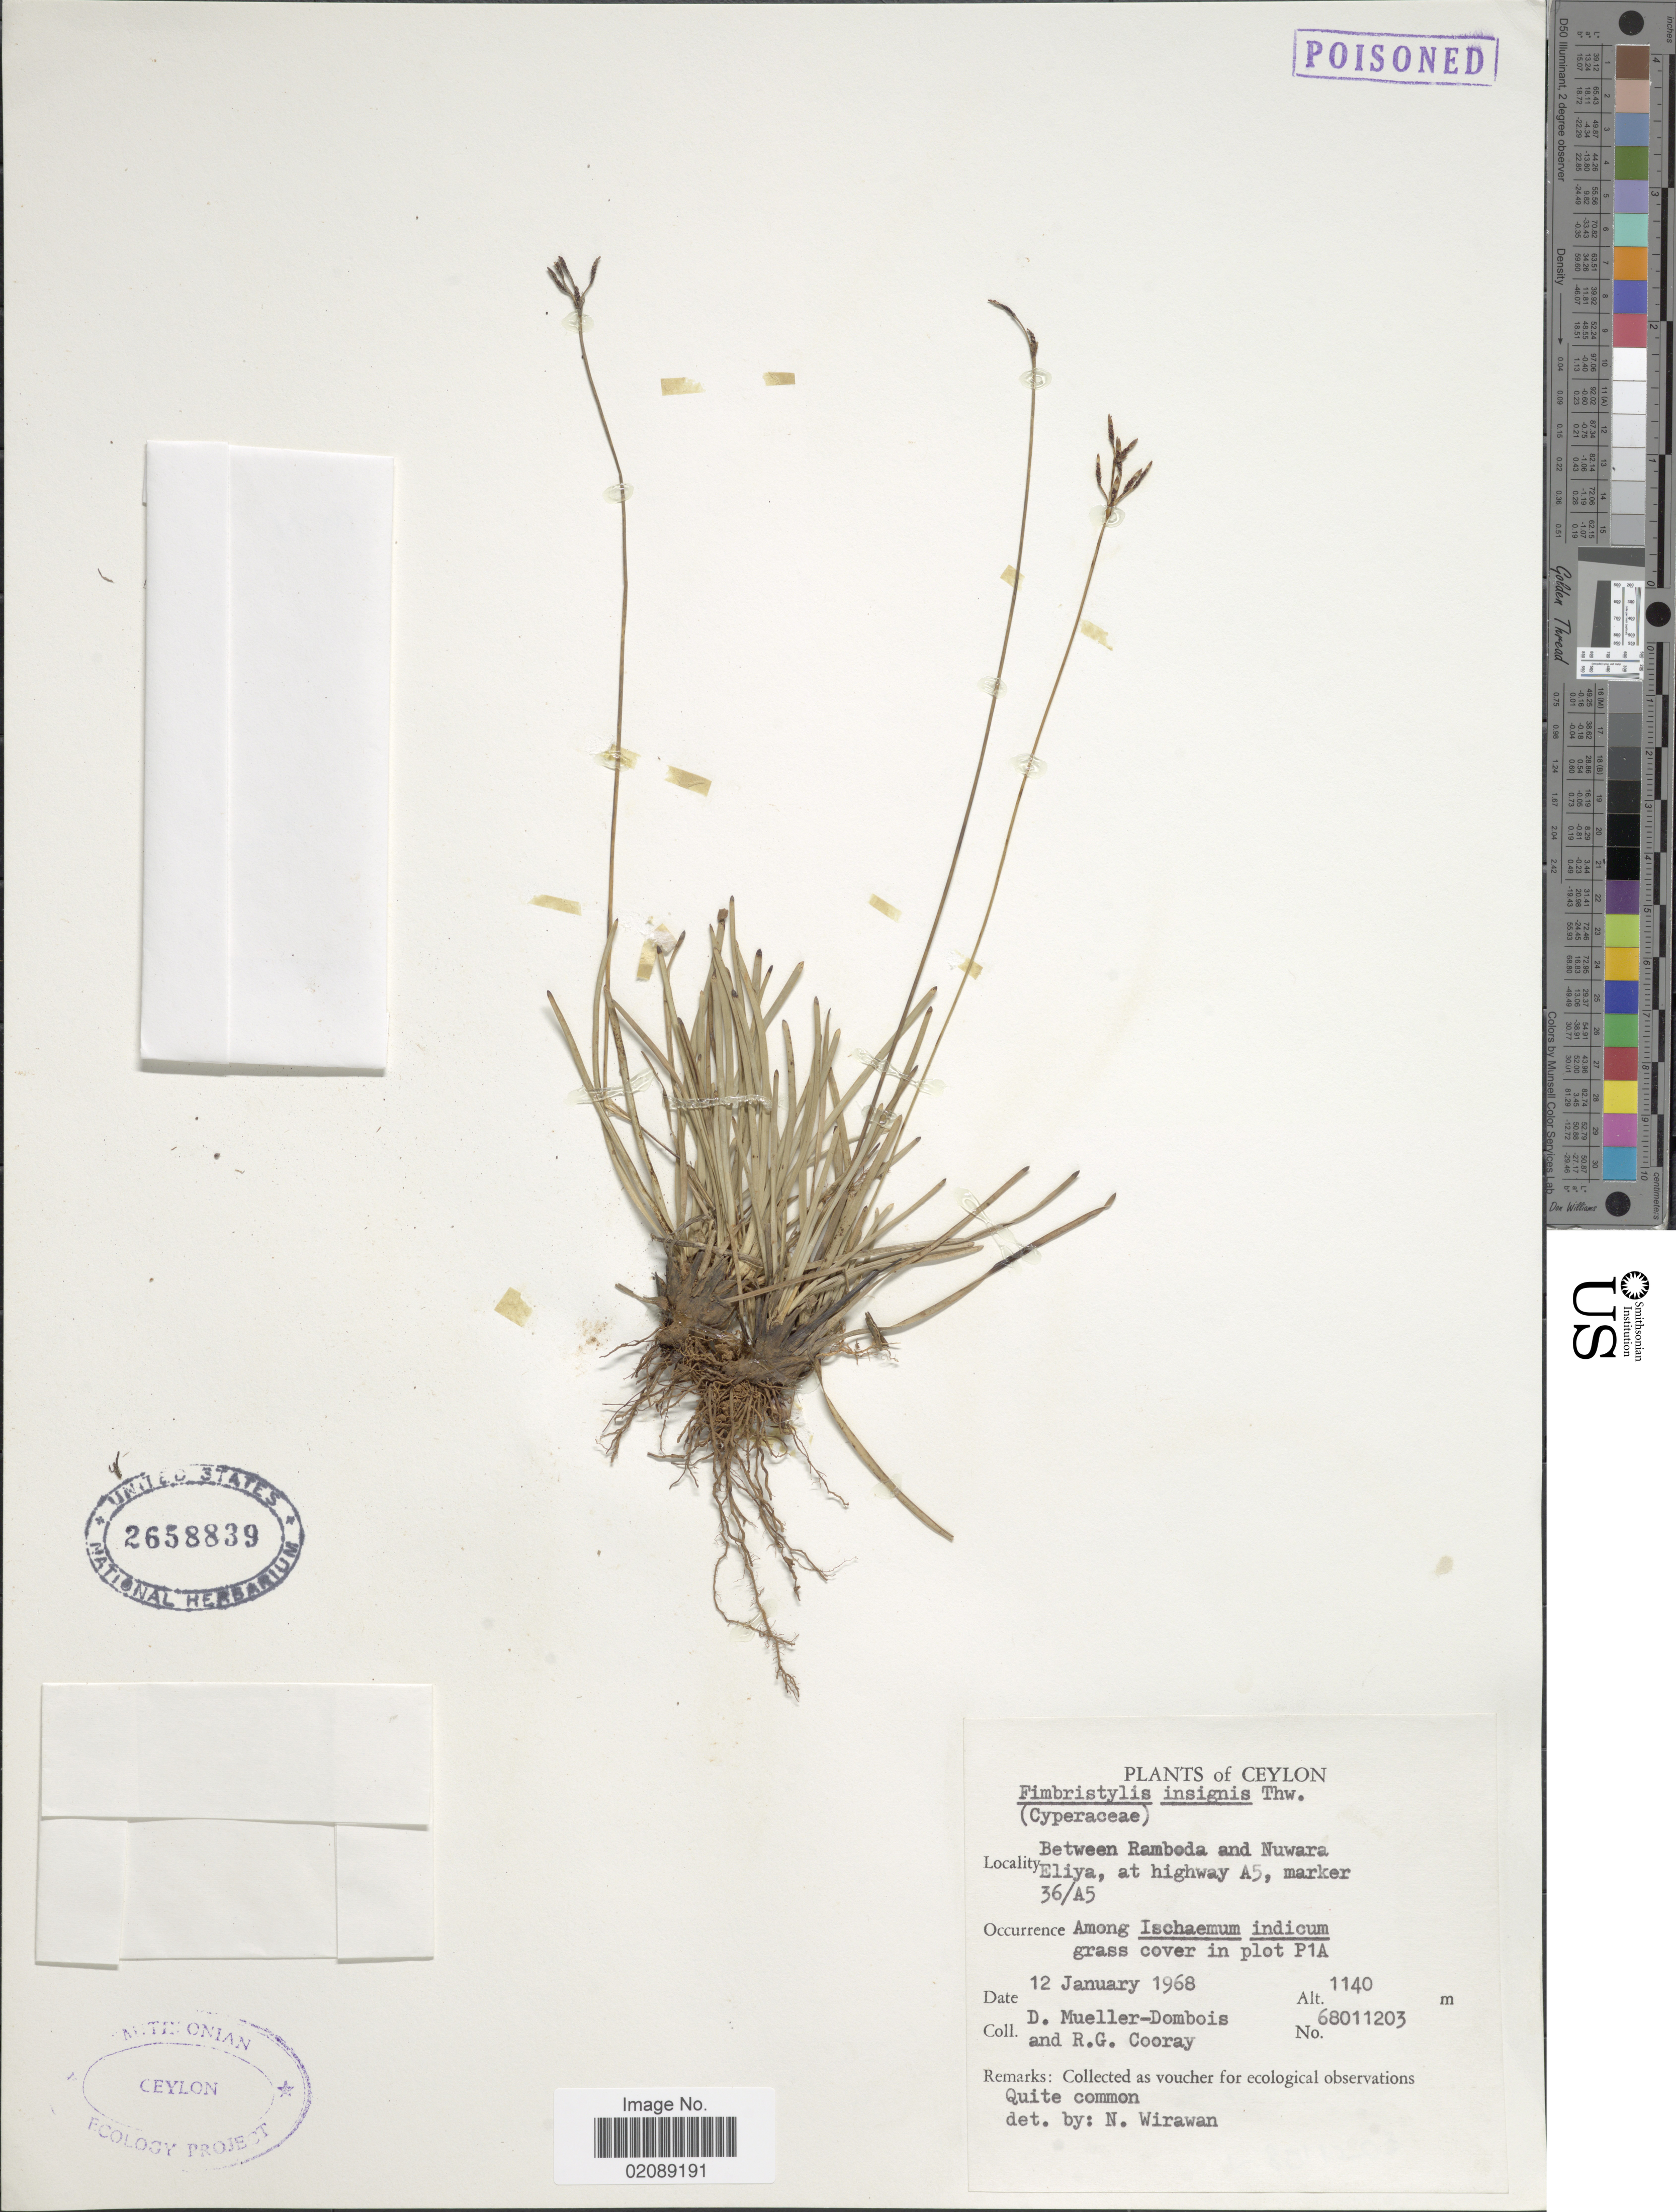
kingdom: Plantae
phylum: Tracheophyta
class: Liliopsida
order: Poales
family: Cyperaceae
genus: Fimbristylis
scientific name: Fimbristylis insignis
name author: Thwaites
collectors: D. Meuller-Dombois & R. Cooray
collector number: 68011203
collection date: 1968-01-12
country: Sri Lanka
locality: Ceylon. Between Ramboda and Nuwara Eliya, at highway A5, marker 36/A5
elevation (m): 1140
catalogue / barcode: US 2658839